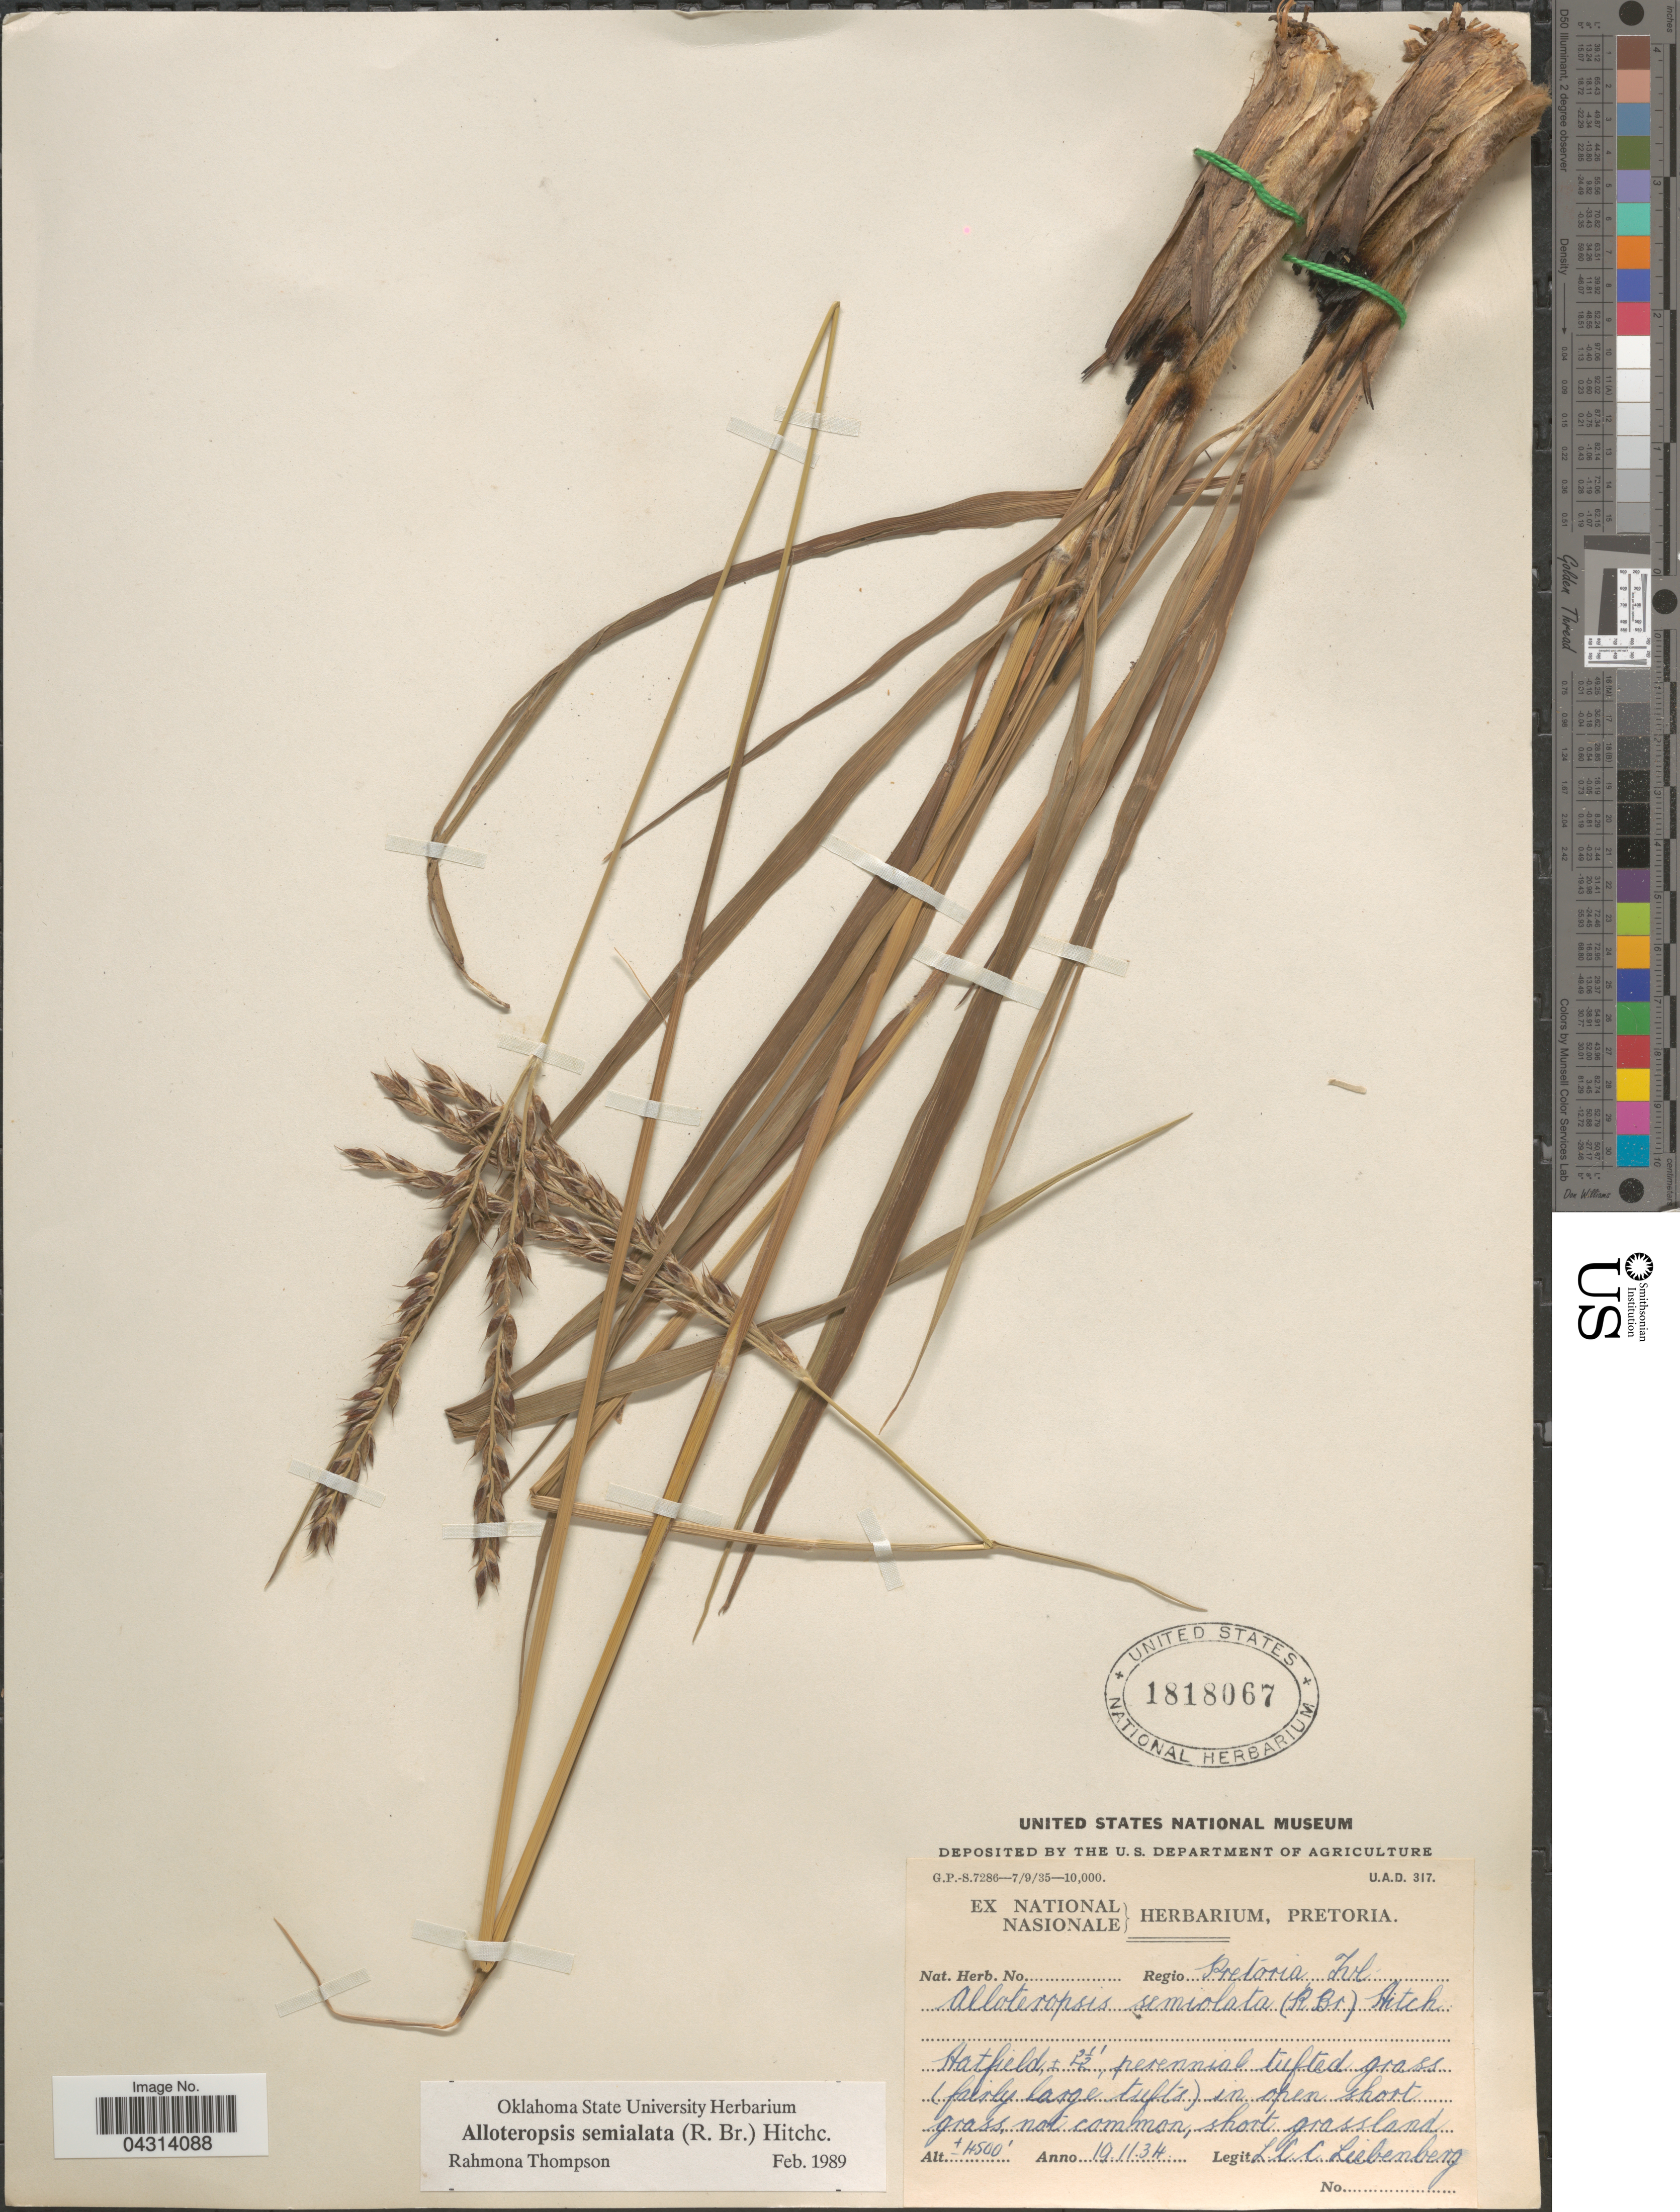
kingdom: Plantae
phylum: Tracheophyta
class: Liliopsida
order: Poales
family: Poaceae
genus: Alloteropsis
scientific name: Alloteropsis semialata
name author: (R. Br.) Hitchc.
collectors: L. Liebenberg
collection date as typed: Transcribed d/m/y: 19/11/34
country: South Africa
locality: Regio Pretoria Tvl.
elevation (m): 1372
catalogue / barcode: US 1818067